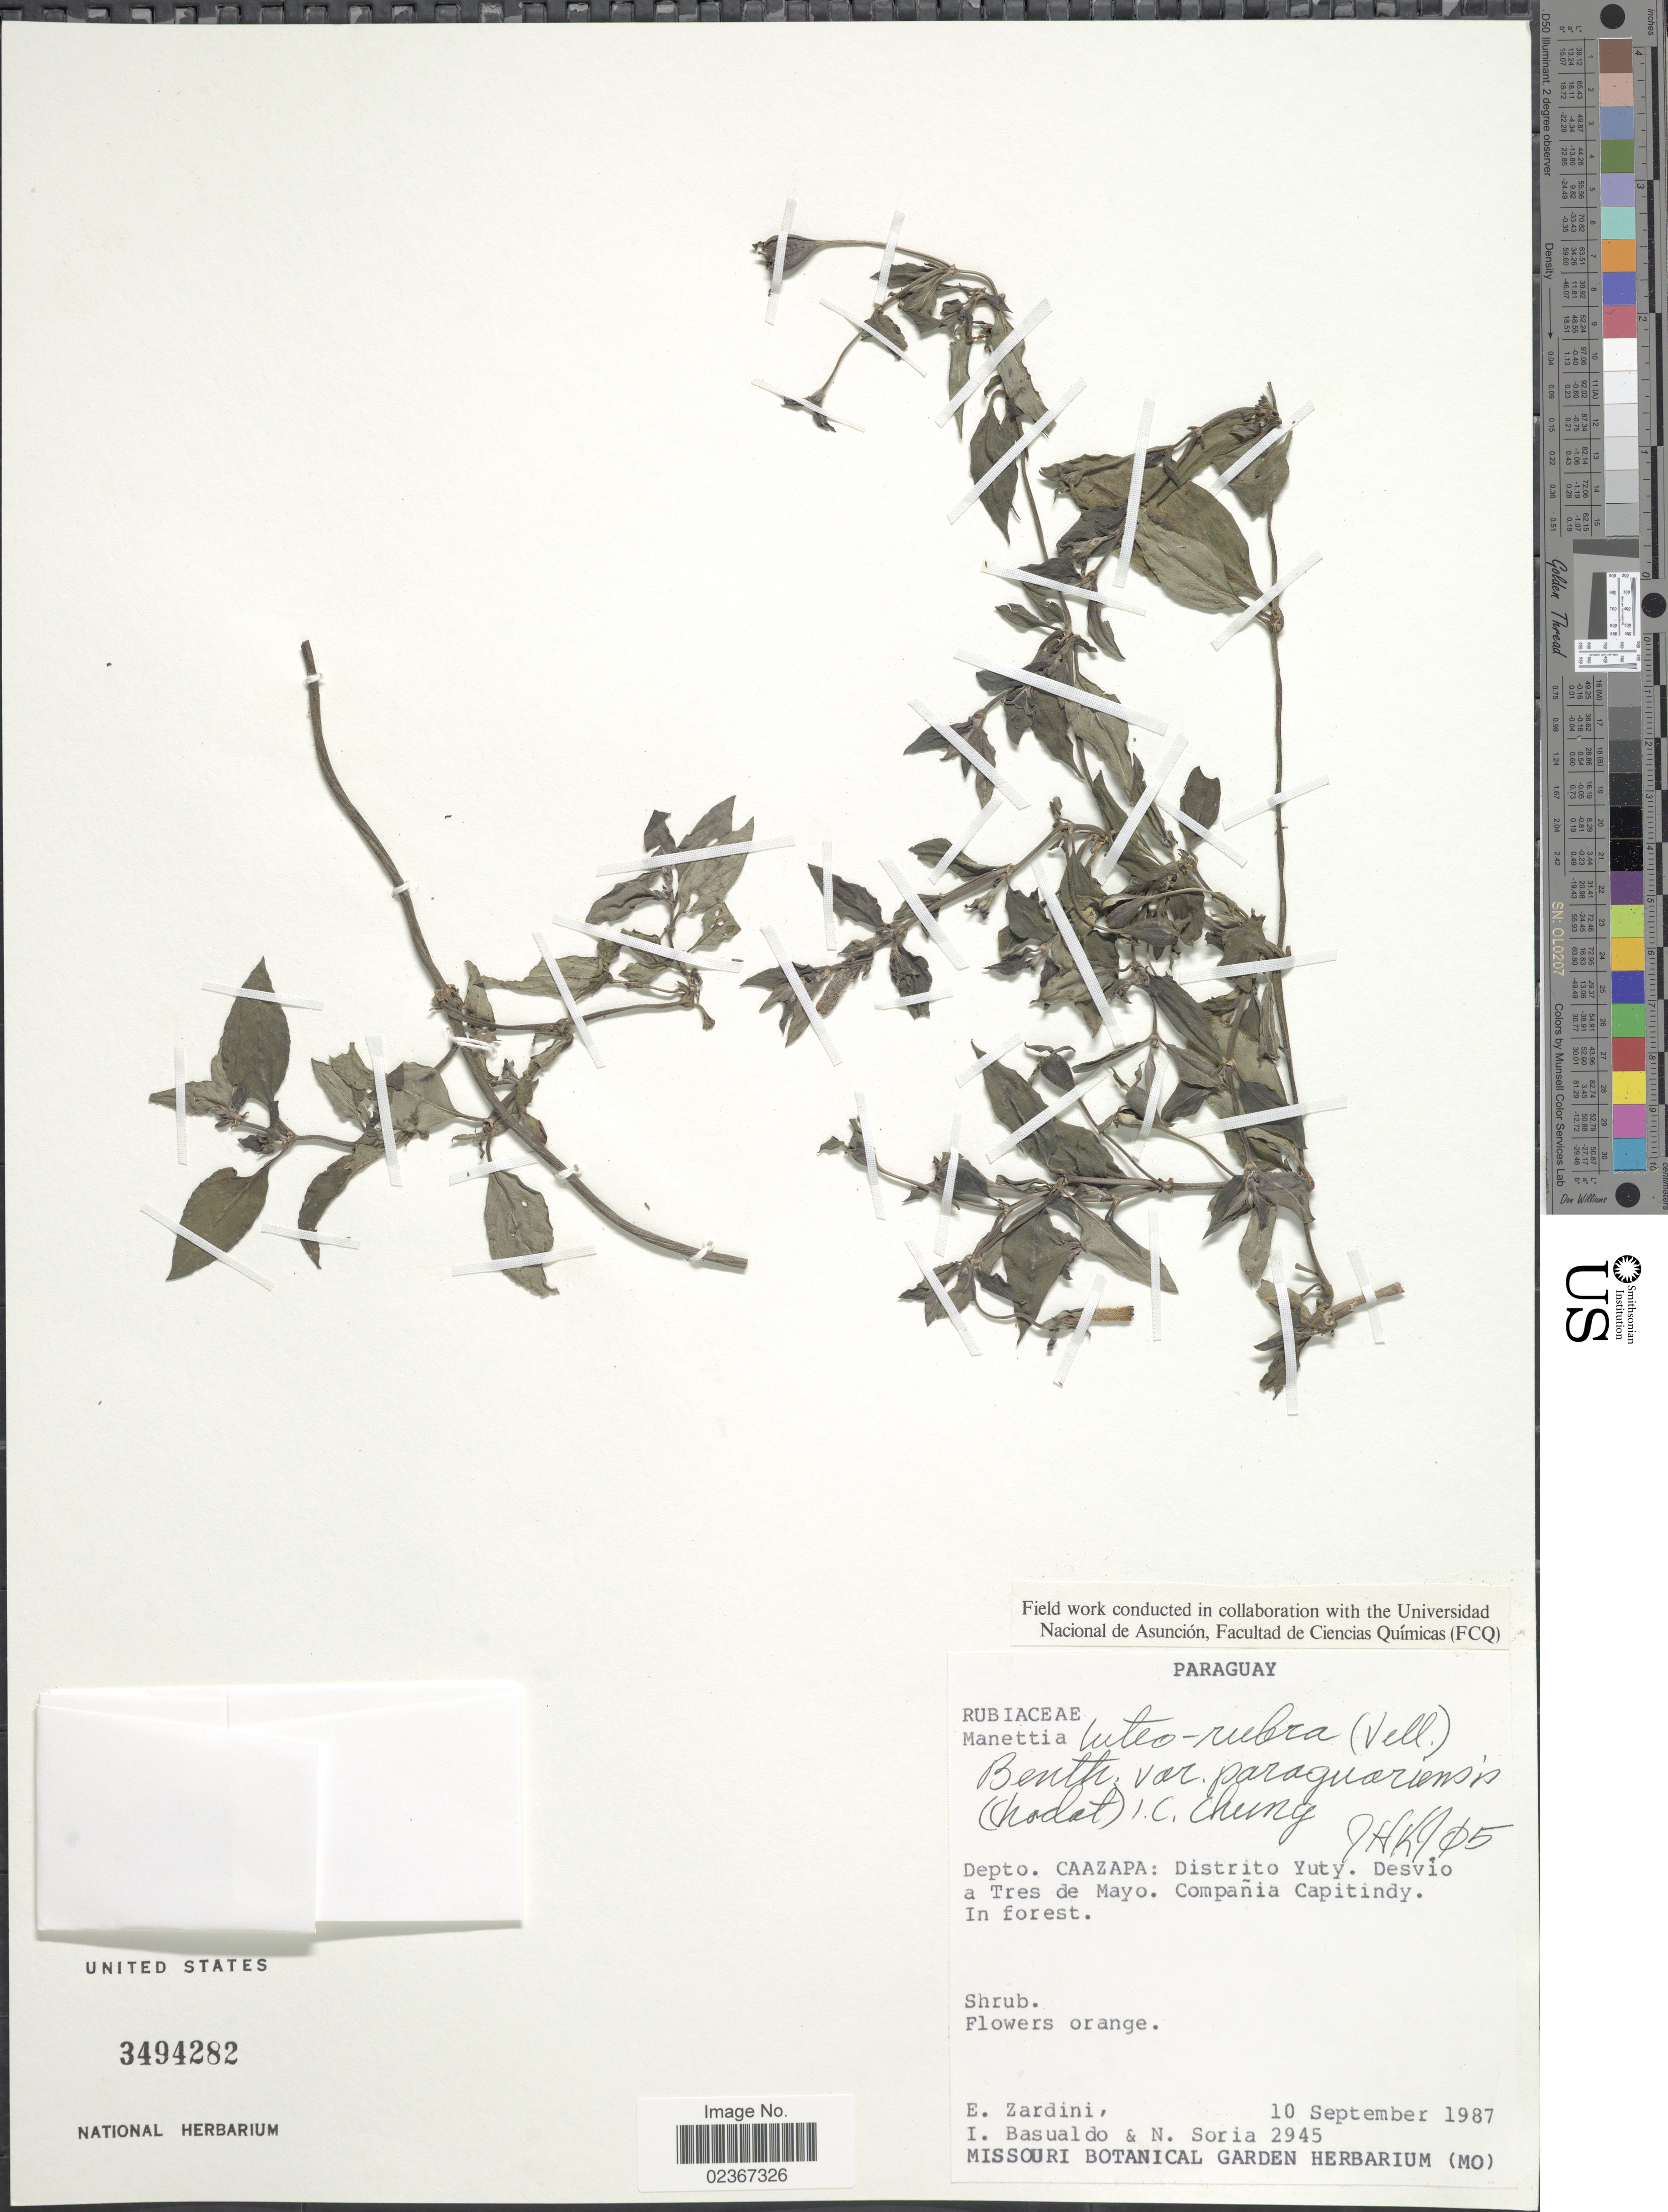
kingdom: Plantae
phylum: Tracheophyta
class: Magnoliopsida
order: Gentianales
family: Rubiaceae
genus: Manettia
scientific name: Manettia luteorubra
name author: (Vell.) Benth.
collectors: E. M. Zardini, I. Basualdo & N. Soria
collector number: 2945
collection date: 1987-09-10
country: Paraguay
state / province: Caazapa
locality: Distrito Yuty. Desvio a Tres de Mayo. Compania Capitindy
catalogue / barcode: US 3494282